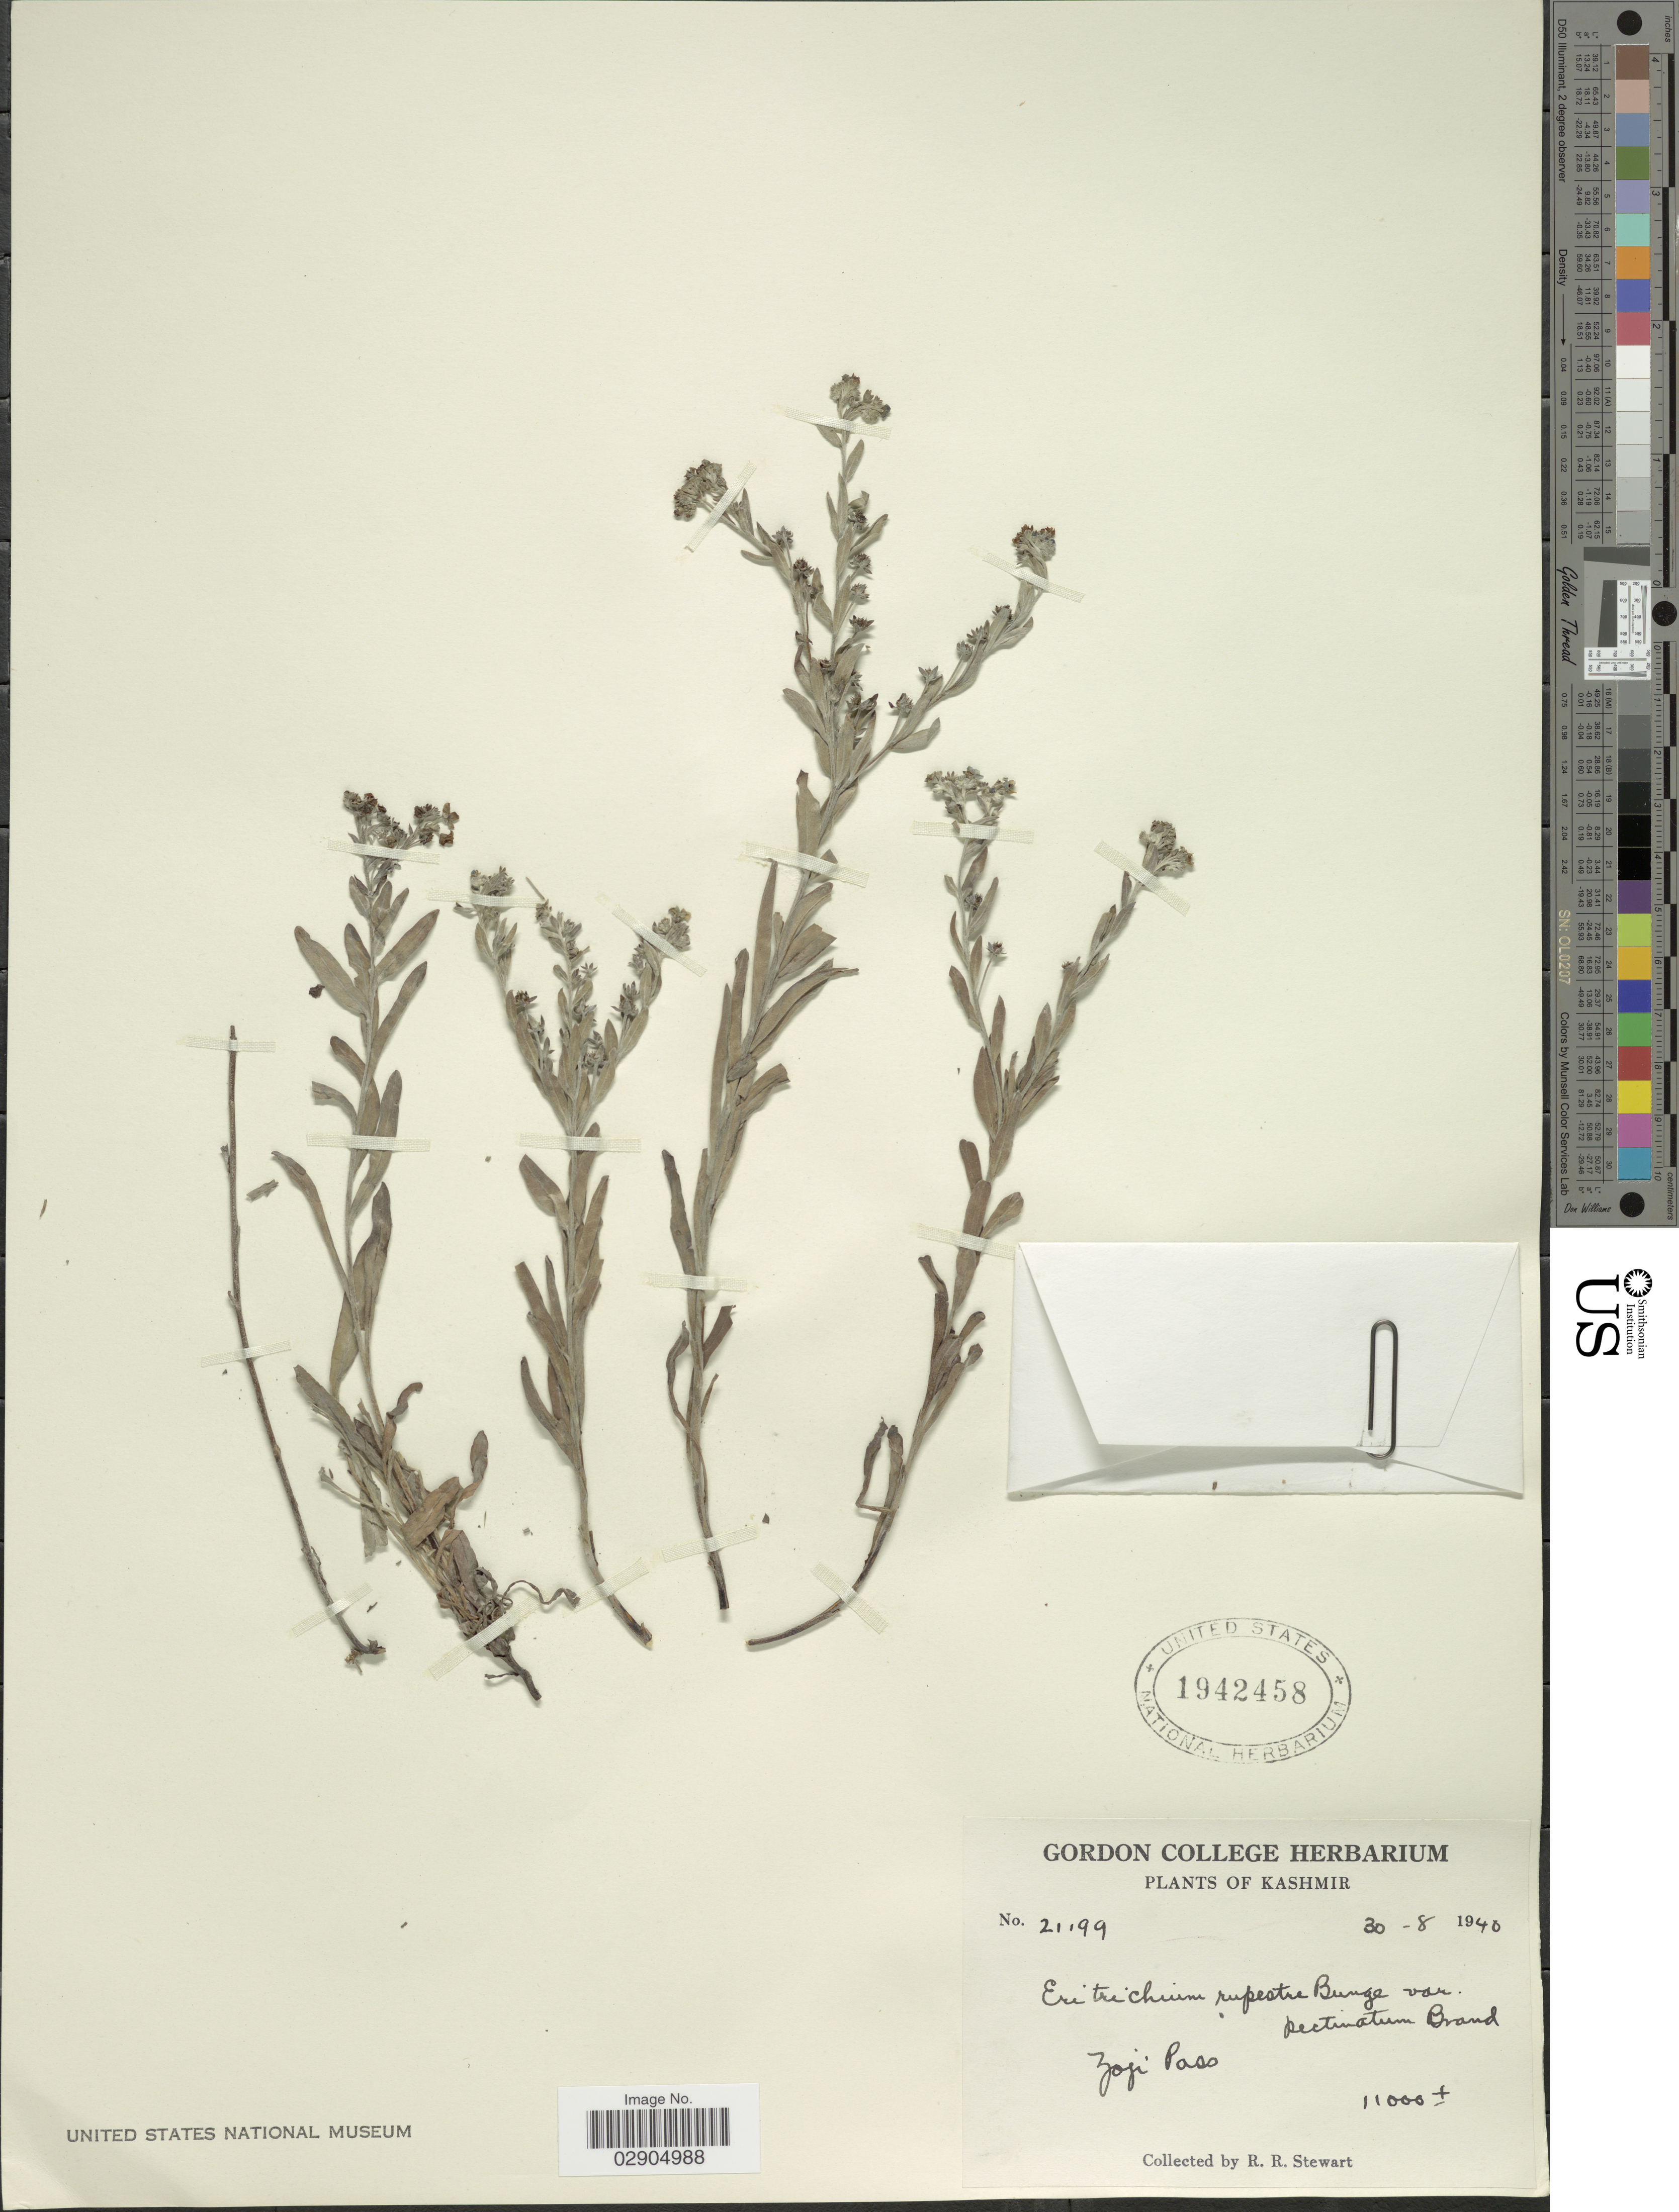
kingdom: Plantae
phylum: Tracheophyta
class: Magnoliopsida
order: Boraginales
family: Boraginaceae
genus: Eritrichium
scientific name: Eritrichium rupestre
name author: (Pall. ex Georgi) Bunge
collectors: R. Stewart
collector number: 21199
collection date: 1940-08-30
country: India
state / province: Jammu and Kashmir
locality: Kashmir. Zoji Pass.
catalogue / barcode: US 1942458